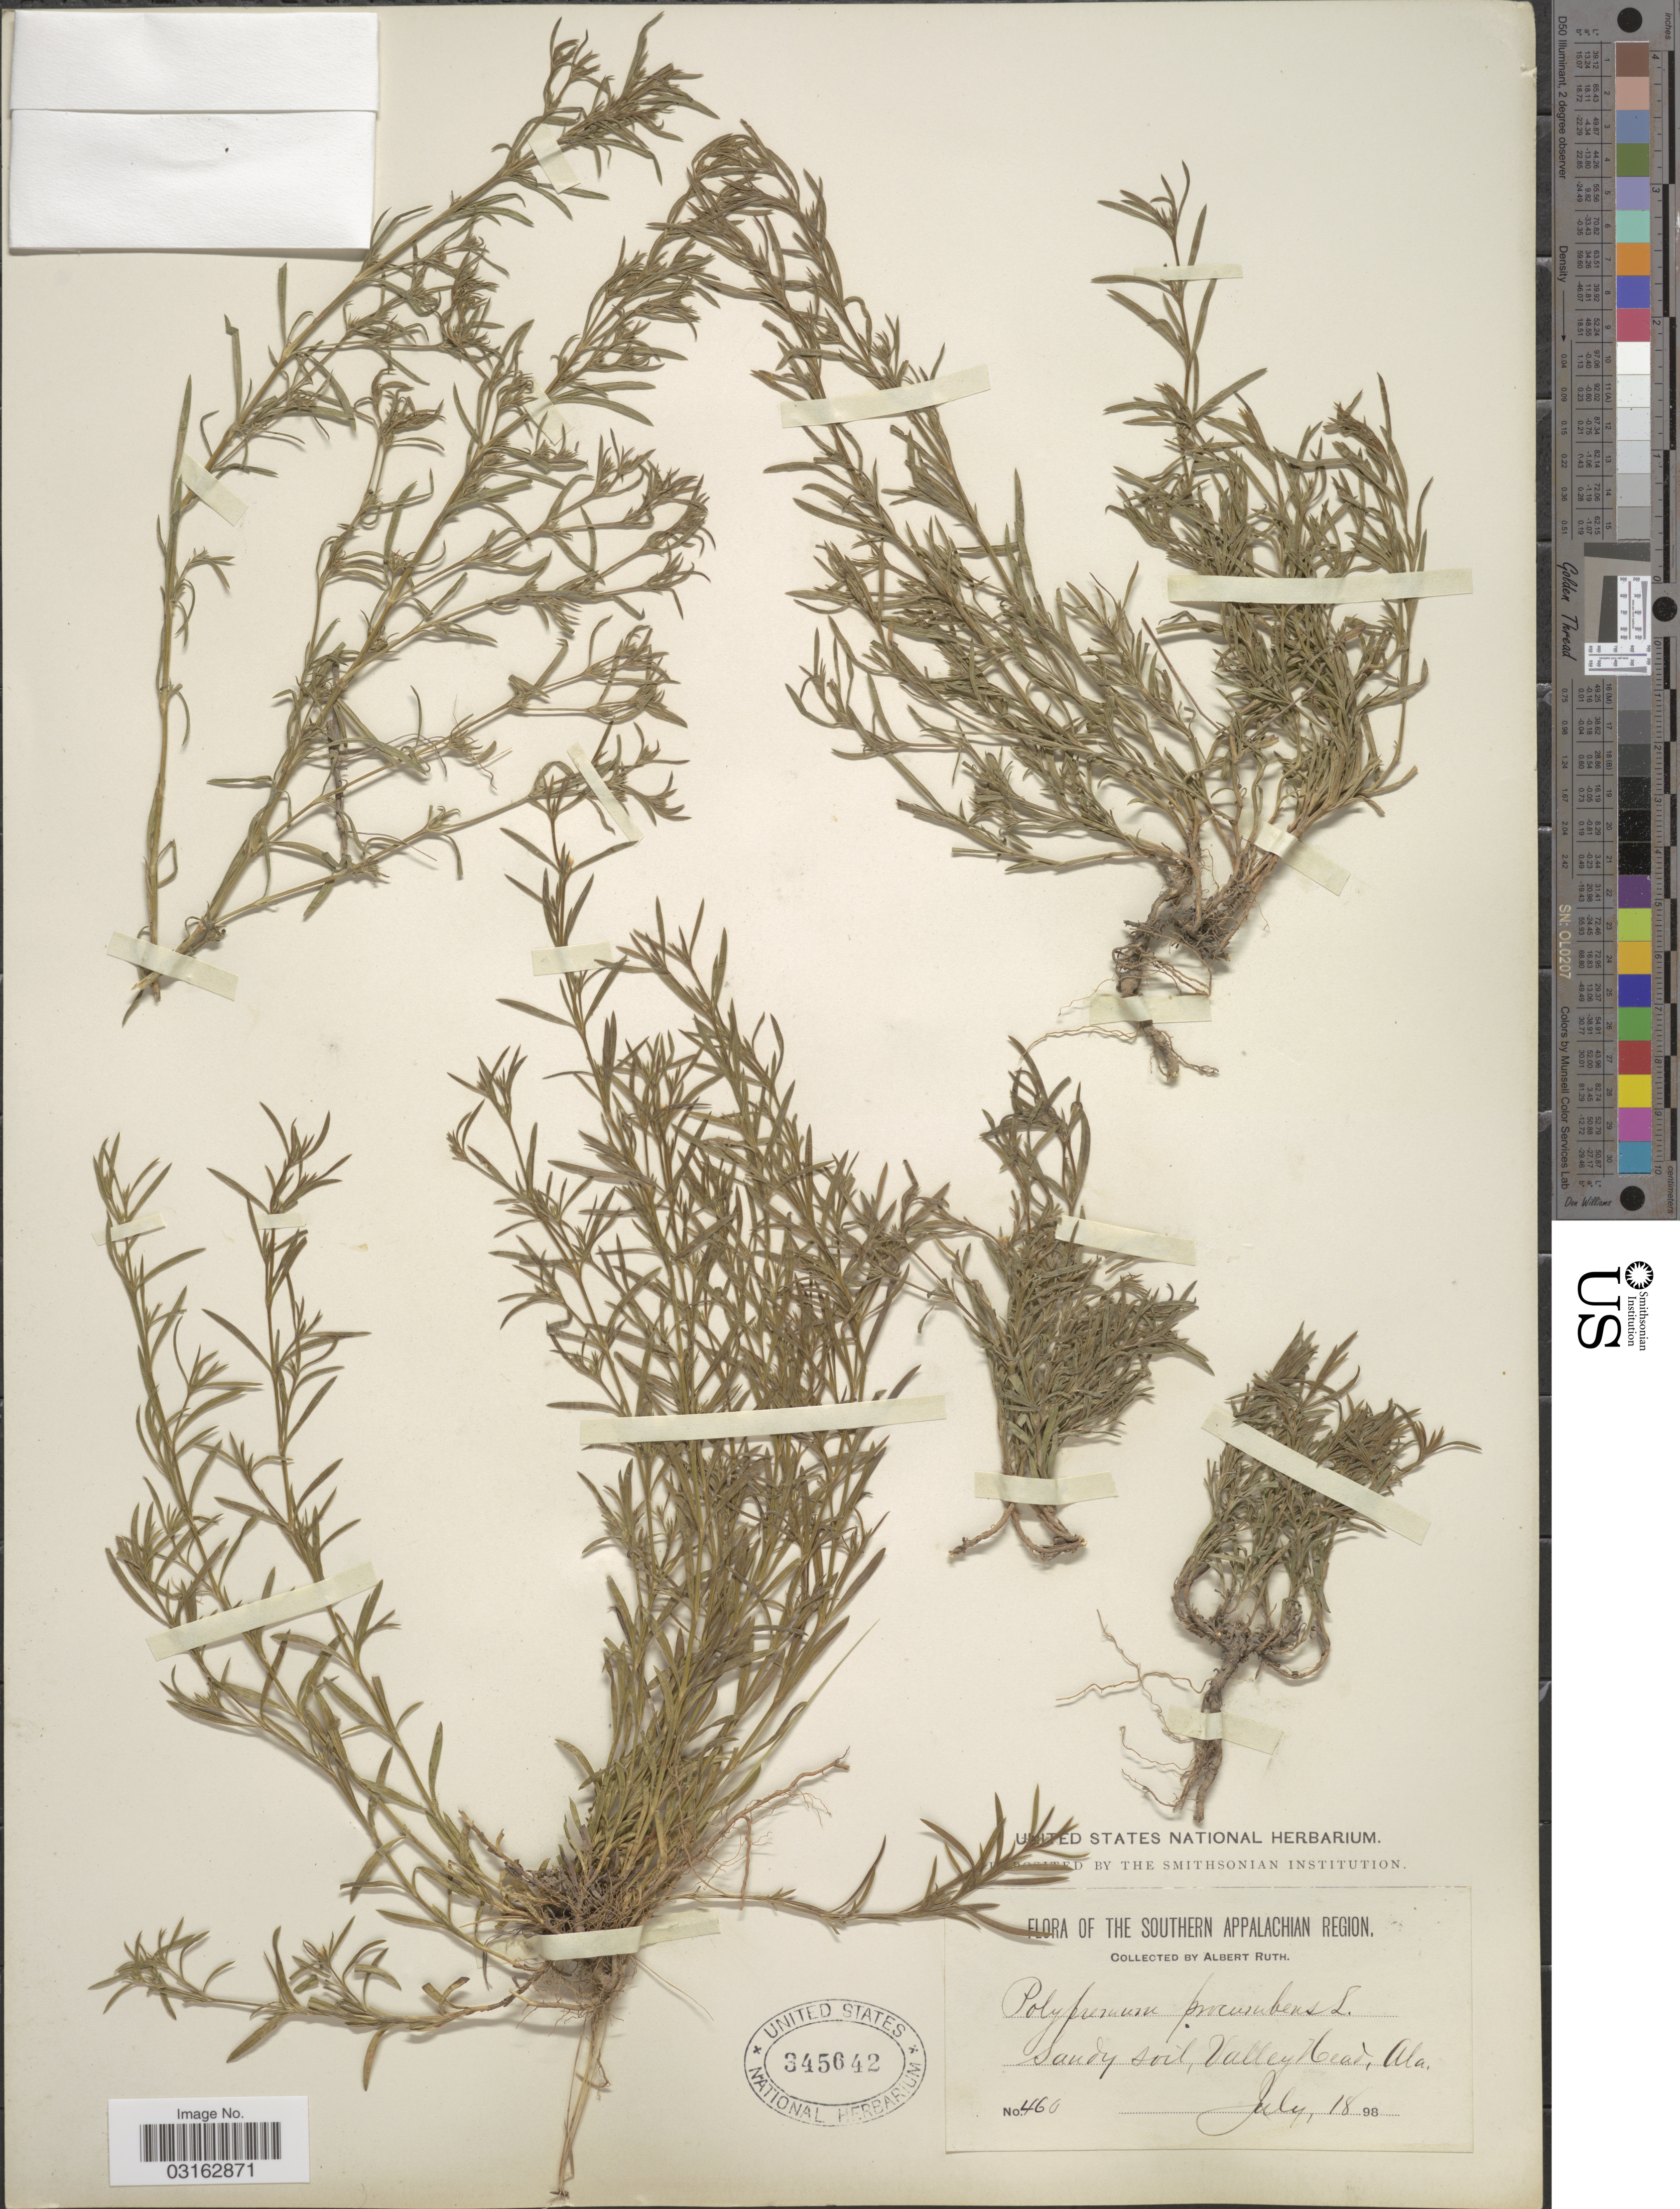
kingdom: Plantae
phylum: Tracheophyta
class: Magnoliopsida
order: Lamiales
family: Tetrachondraceae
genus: Polypremum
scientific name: Polypremum procumbens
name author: L.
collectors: A. Ruth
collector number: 460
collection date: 1898-07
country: United States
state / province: Alabama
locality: The Southern Appalachian Region, Sandy soil, Valley Head.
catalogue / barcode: US 345642